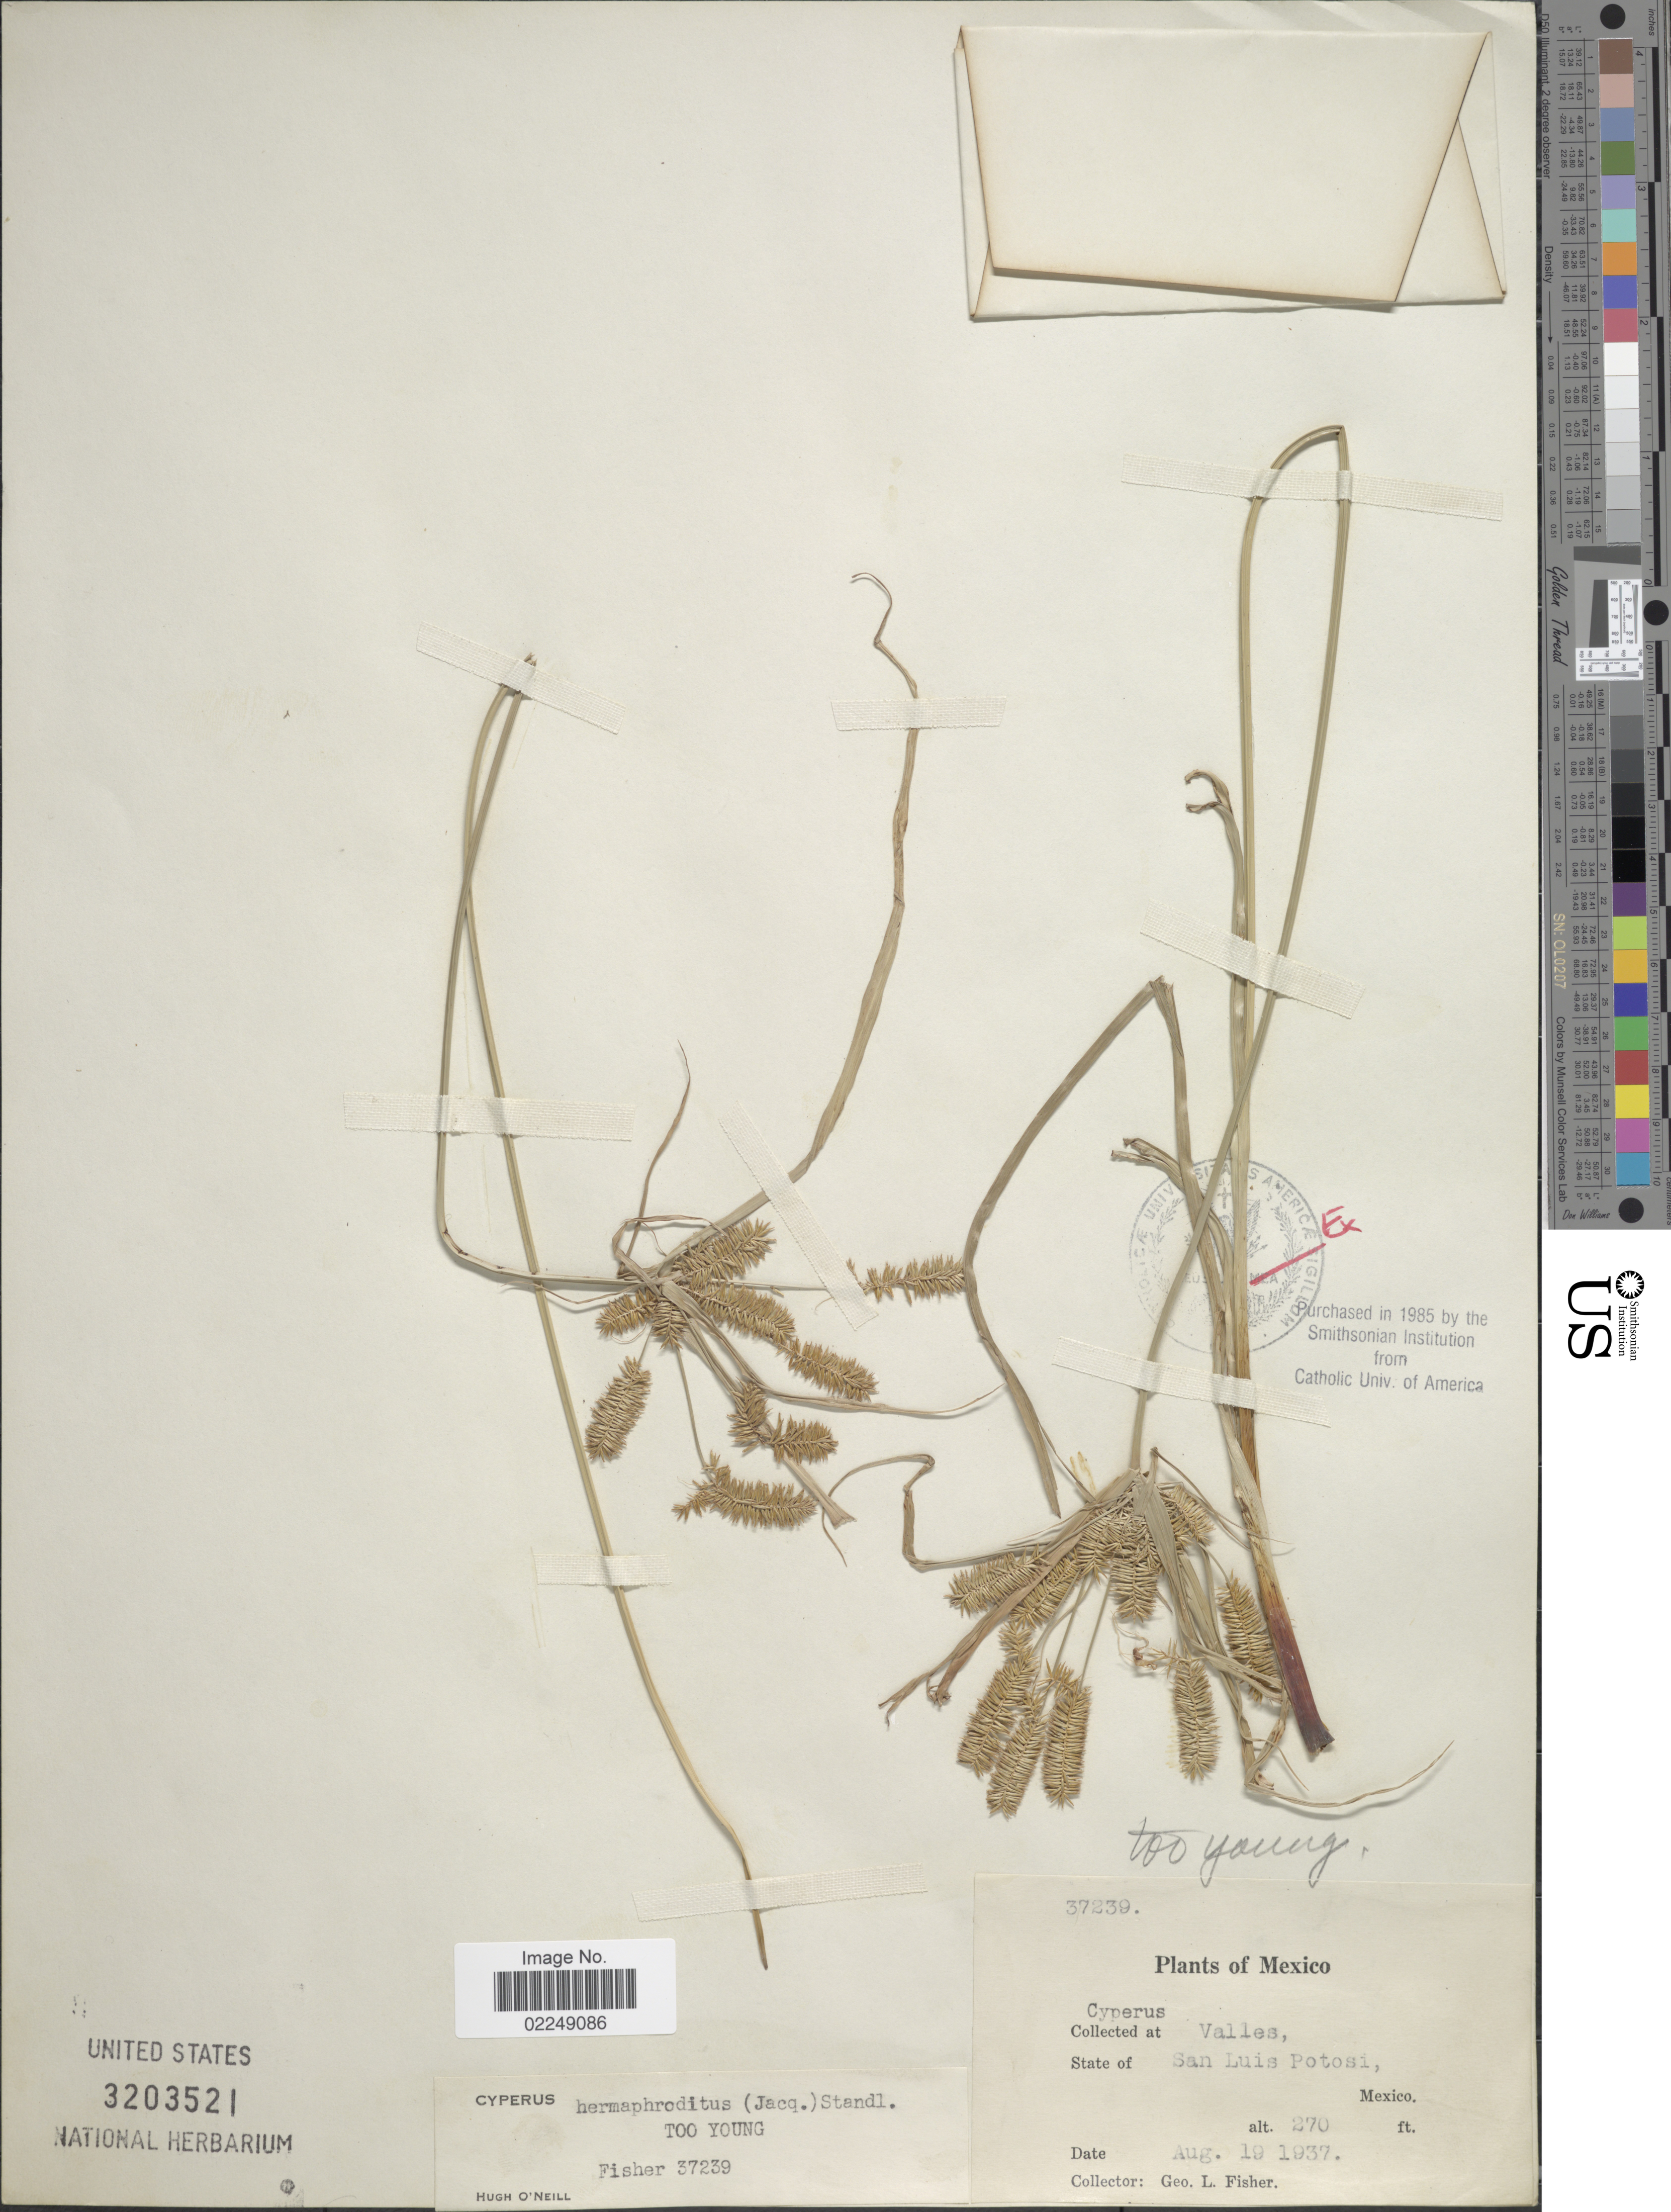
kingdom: Plantae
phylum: Tracheophyta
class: Liliopsida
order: Poales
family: Cyperaceae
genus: Cyperus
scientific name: Cyperus hermaphroditus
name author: (Jacq.) Standl.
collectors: G. L. Fisher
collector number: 37239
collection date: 1937-08-19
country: Mexico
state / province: San Luis Potosí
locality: Valles, State of San Luis Potosi, Mexico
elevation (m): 82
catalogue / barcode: US 3203521